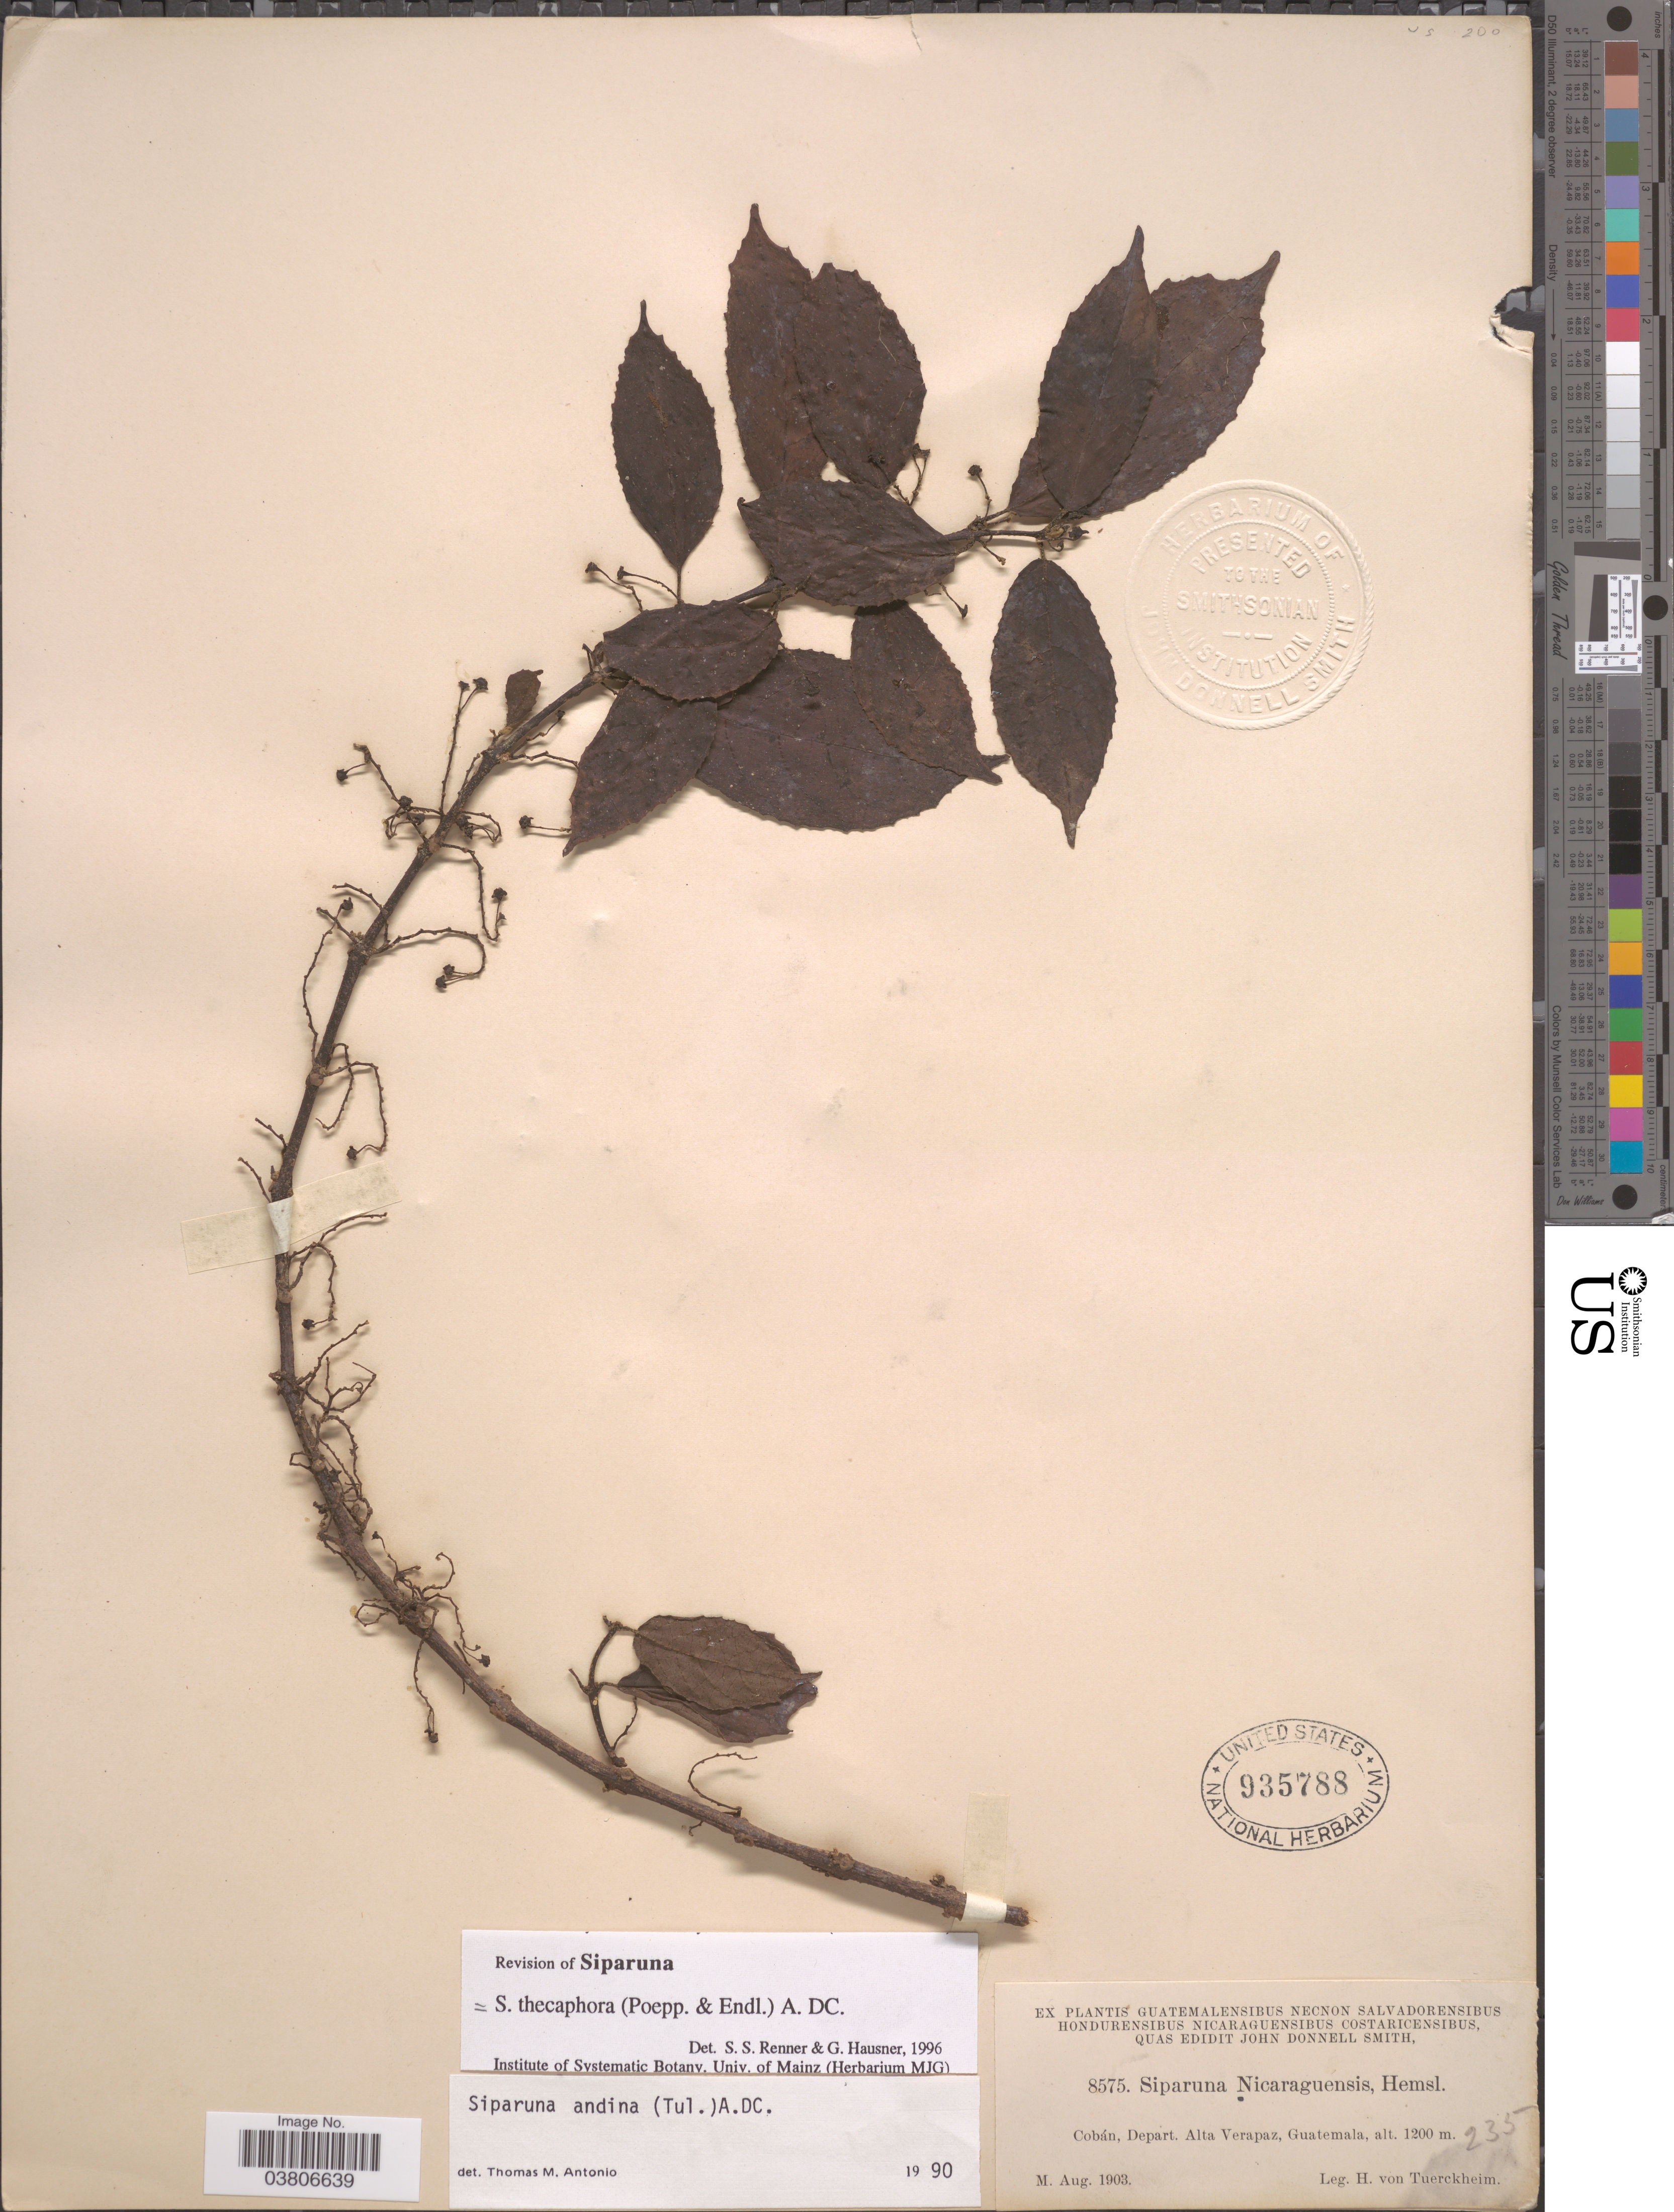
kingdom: Plantae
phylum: Tracheophyta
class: Magnoliopsida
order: Laurales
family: Siparunaceae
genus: Siparuna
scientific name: Siparuna thecaphora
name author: (Poepp. & Endl.) A. DC.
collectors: H. von Türckheim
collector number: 8575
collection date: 1903-08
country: Guatemala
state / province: Alta Verapaz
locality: Cobán, Depart. Alta Verapaz.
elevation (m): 1200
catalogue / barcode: US 935788